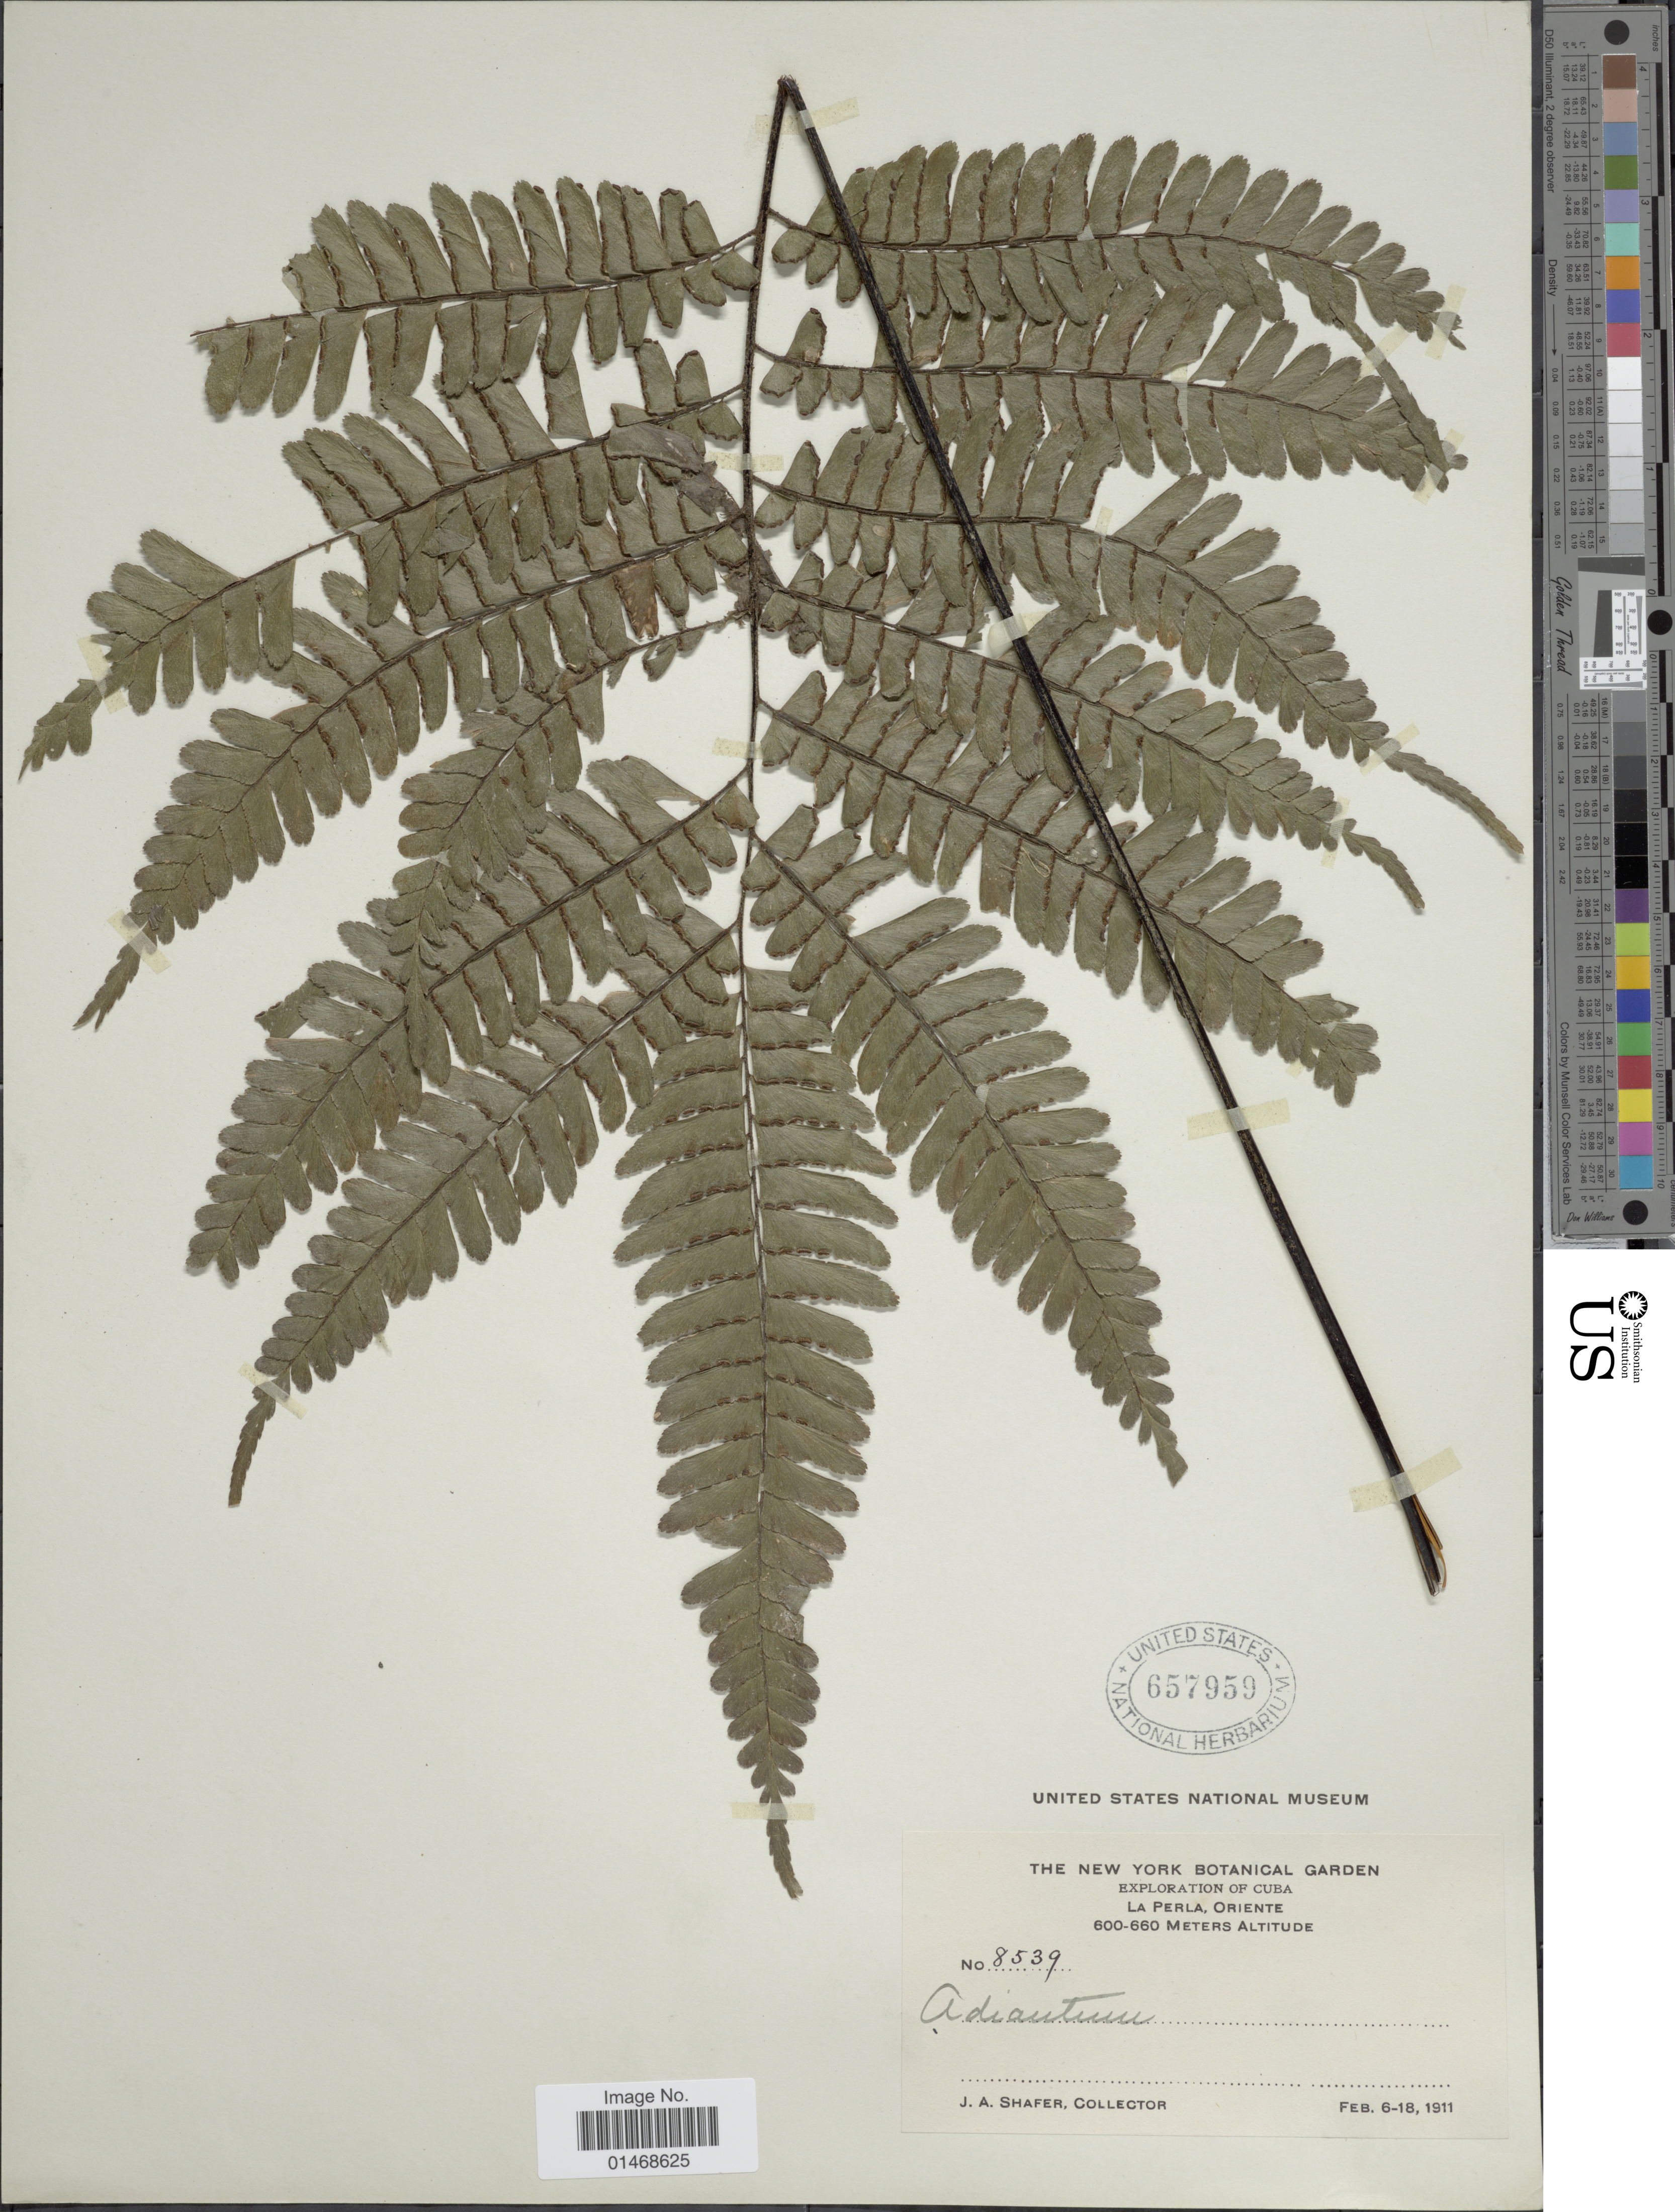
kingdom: Plantae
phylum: Tracheophyta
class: Polypodiopsida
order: Polypodiales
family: Pteridaceae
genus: Adiantum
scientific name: Adiantum cubense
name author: Hook.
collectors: J. A. Shafer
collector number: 8539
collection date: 1911-02-06/1911-02-18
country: Cuba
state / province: Oriente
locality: La Perla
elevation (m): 600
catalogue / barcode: US 657959